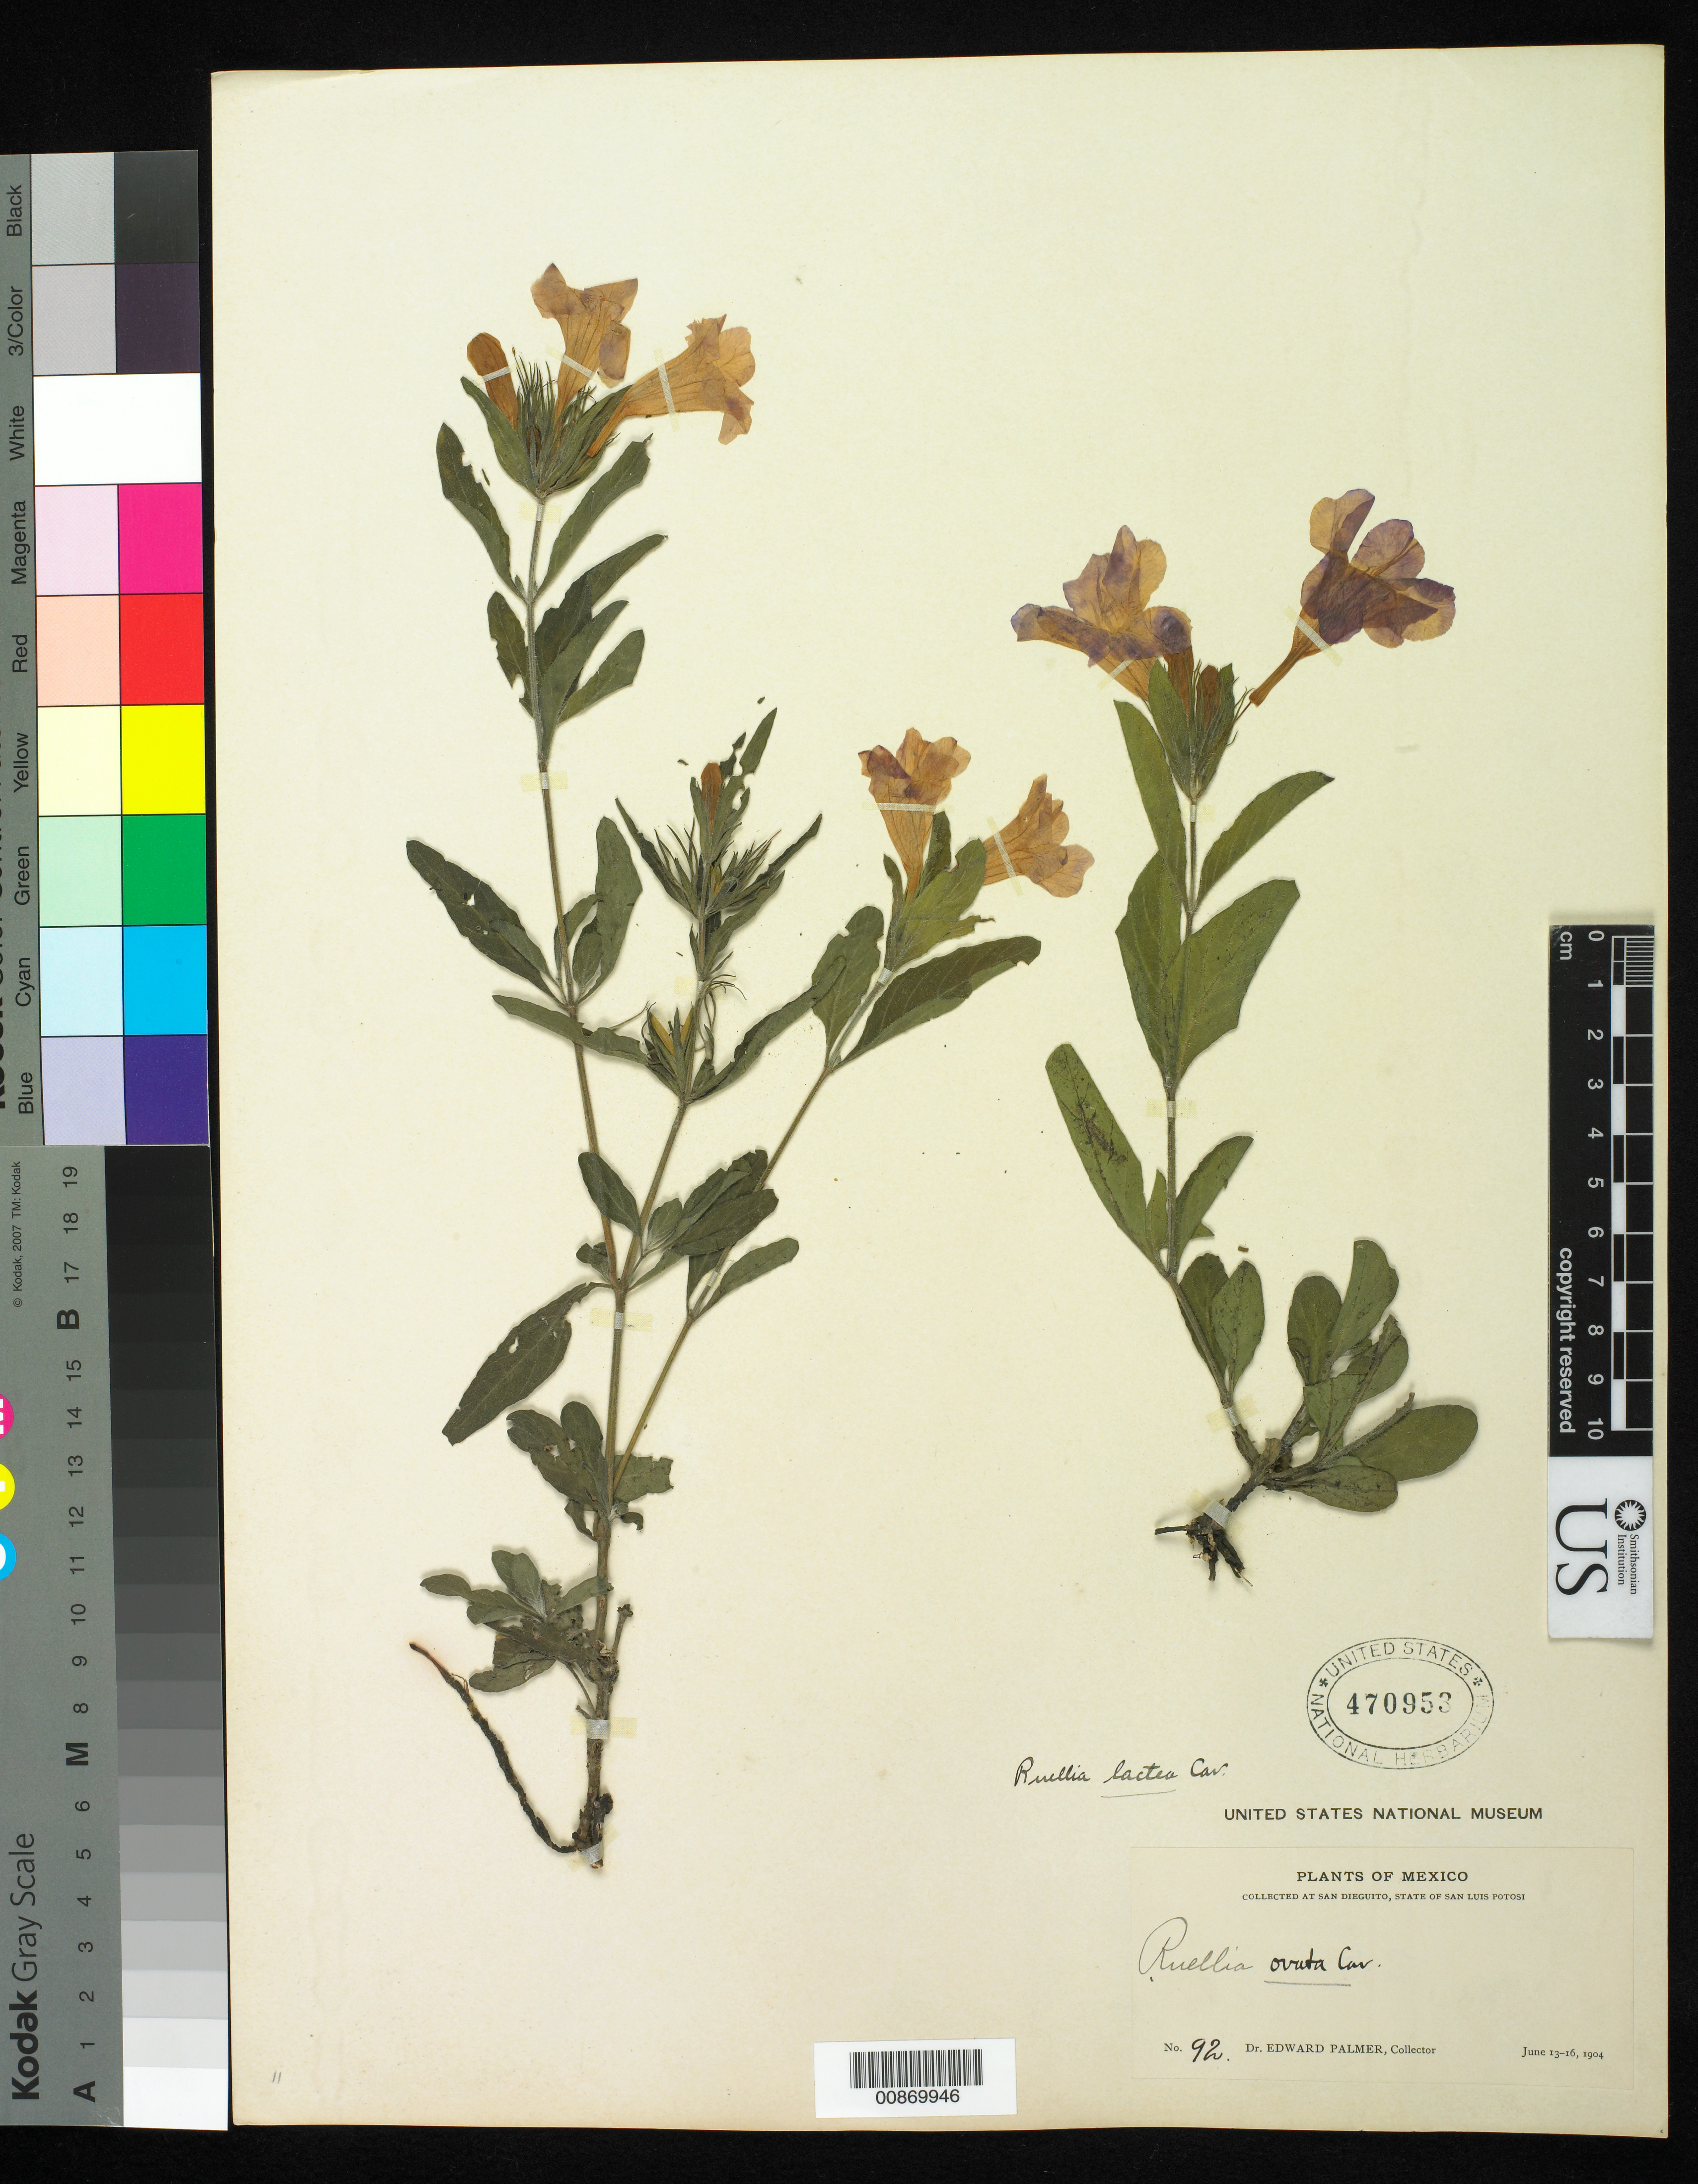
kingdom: Plantae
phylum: Tracheophyta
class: Magnoliopsida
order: Lamiales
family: Acanthaceae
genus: Ruellia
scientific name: Ruellia lactea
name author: Cav.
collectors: E. Palmer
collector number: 92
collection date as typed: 13 Jun 1904 to 16 Jun 1904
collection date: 1904-06-13/1904-06-16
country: Mexico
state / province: San Luis Potosí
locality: San Dieguito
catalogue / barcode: US 470953